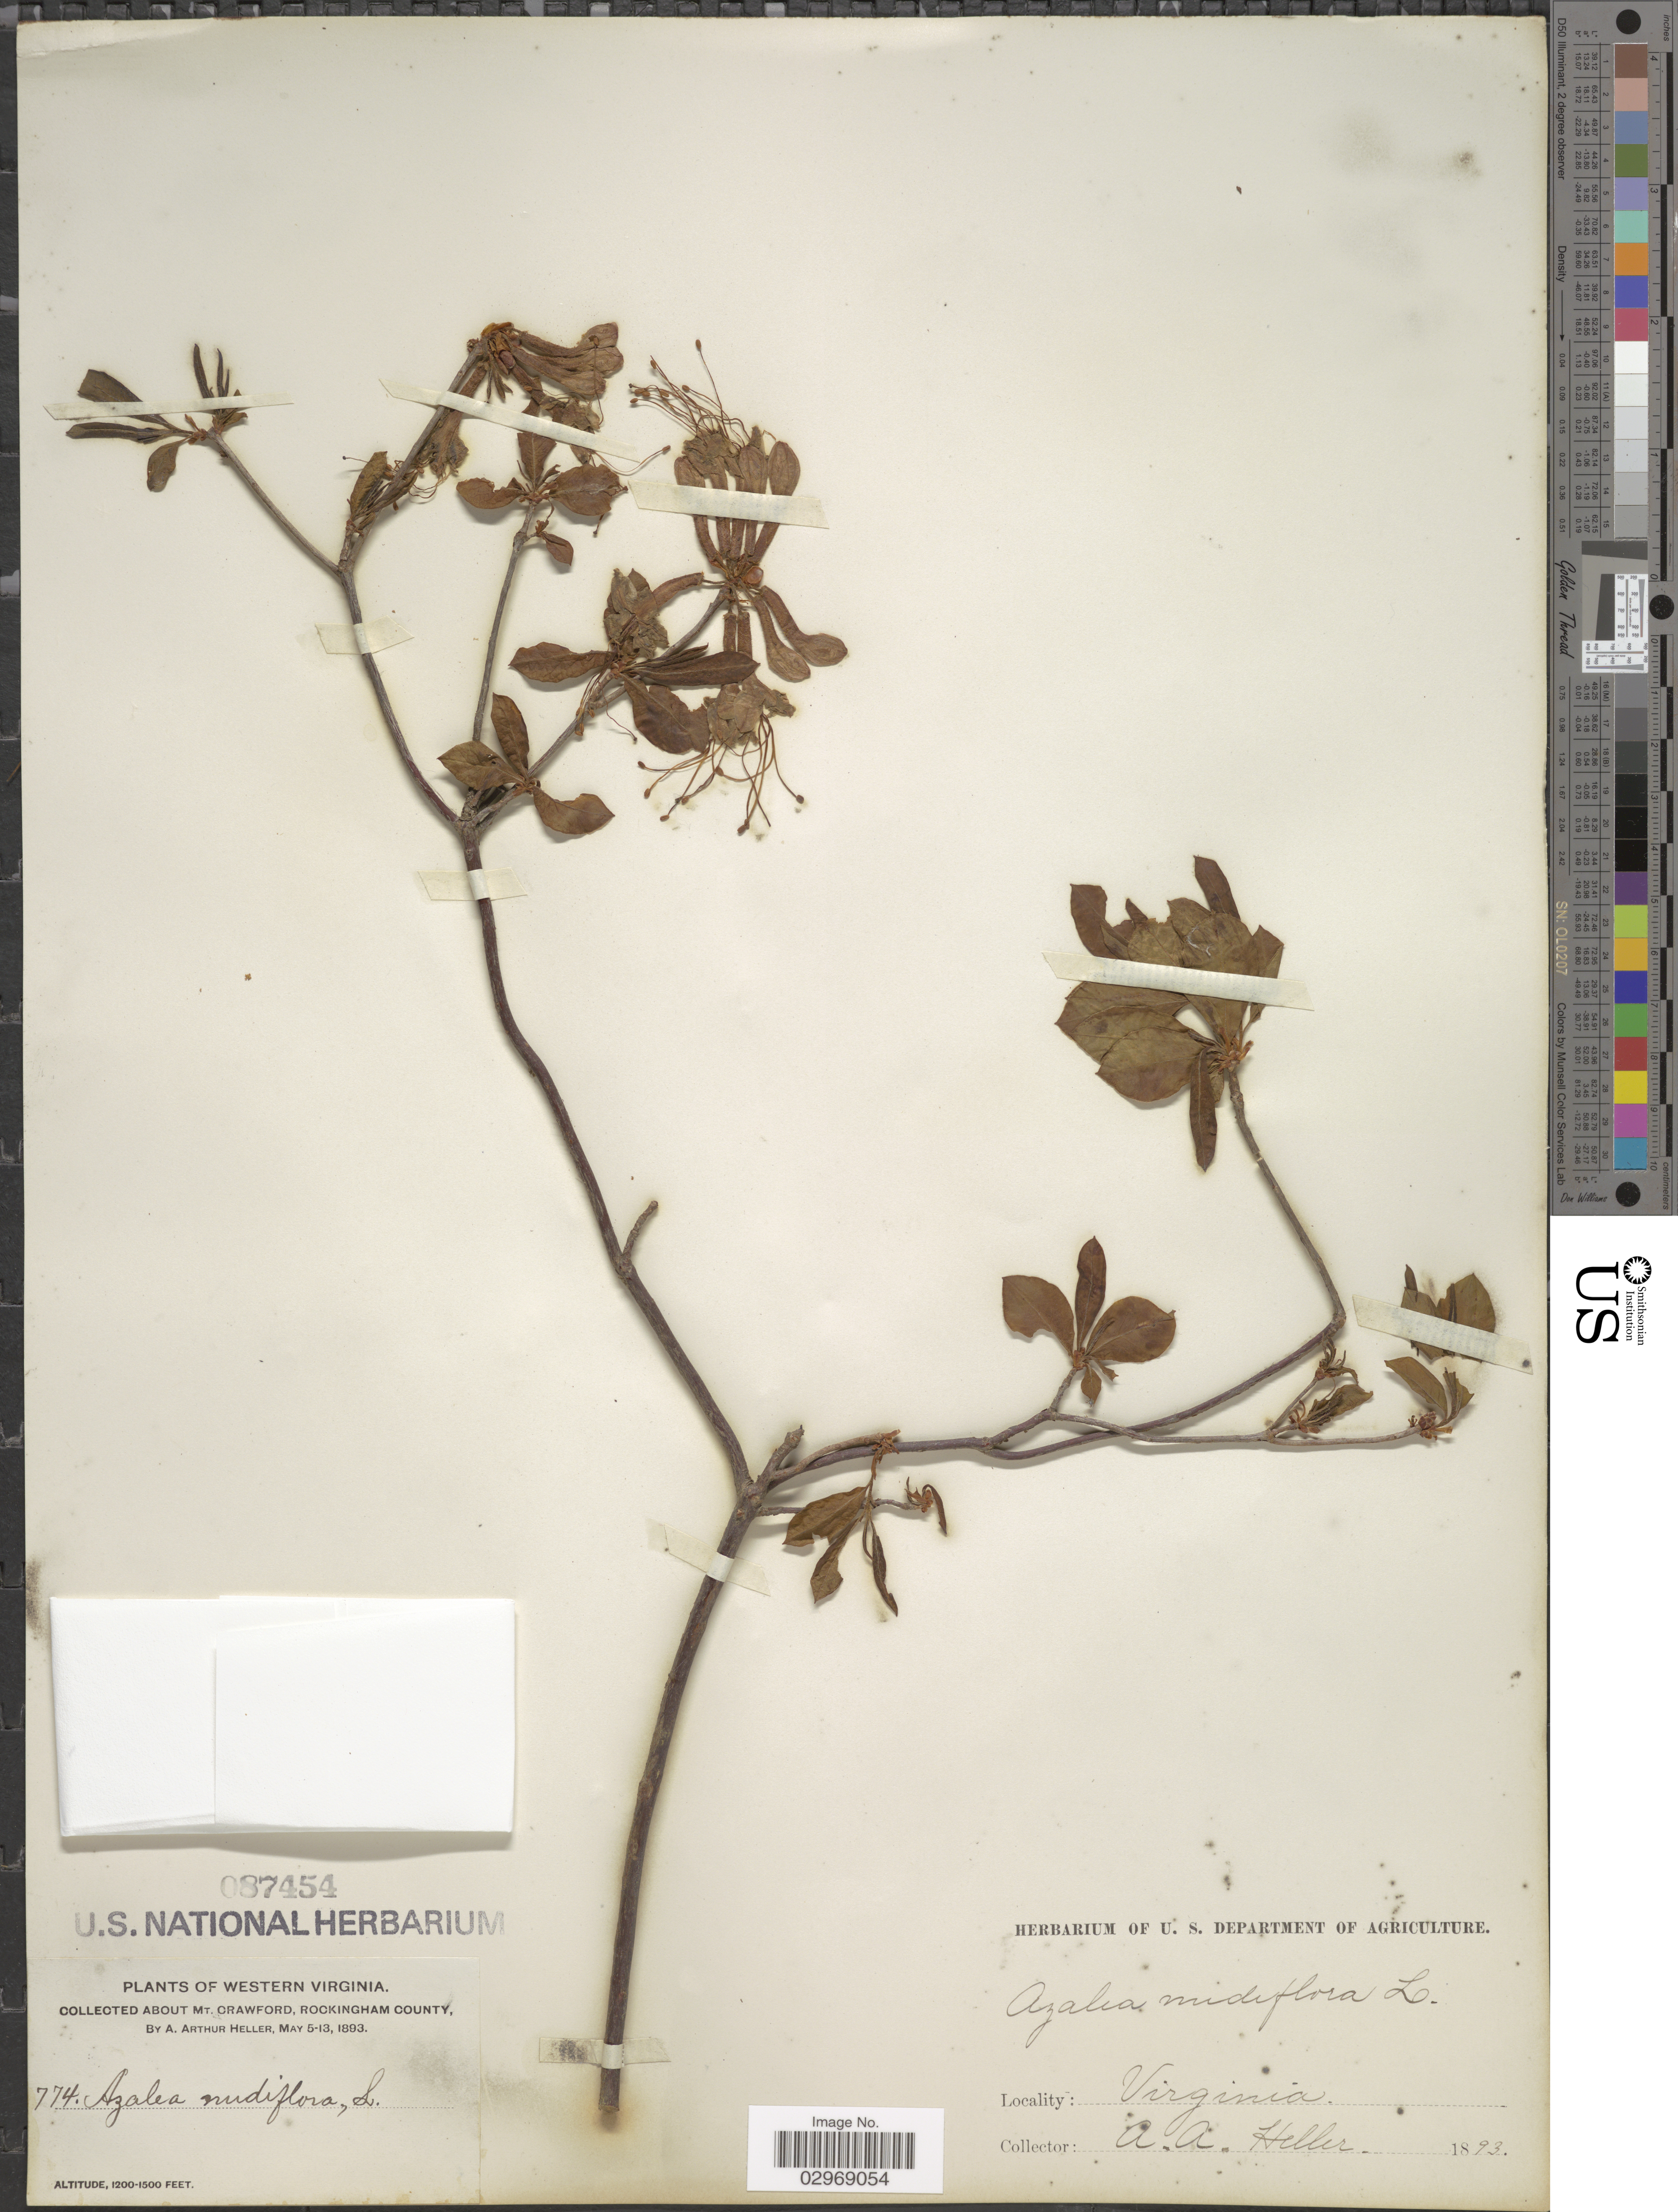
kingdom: Plantae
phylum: Tracheophyta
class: Magnoliopsida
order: Ericales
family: Ericaceae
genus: Rhododendron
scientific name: Rhododendron nudiflorum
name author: Torr.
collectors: A. A. Heller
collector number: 774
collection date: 1893-05-05/1893-05-13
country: United States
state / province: Virginia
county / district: Rockingham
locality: Western Virginia. About Mt. Crawford, Rockingham County.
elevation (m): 366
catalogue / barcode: US 87454